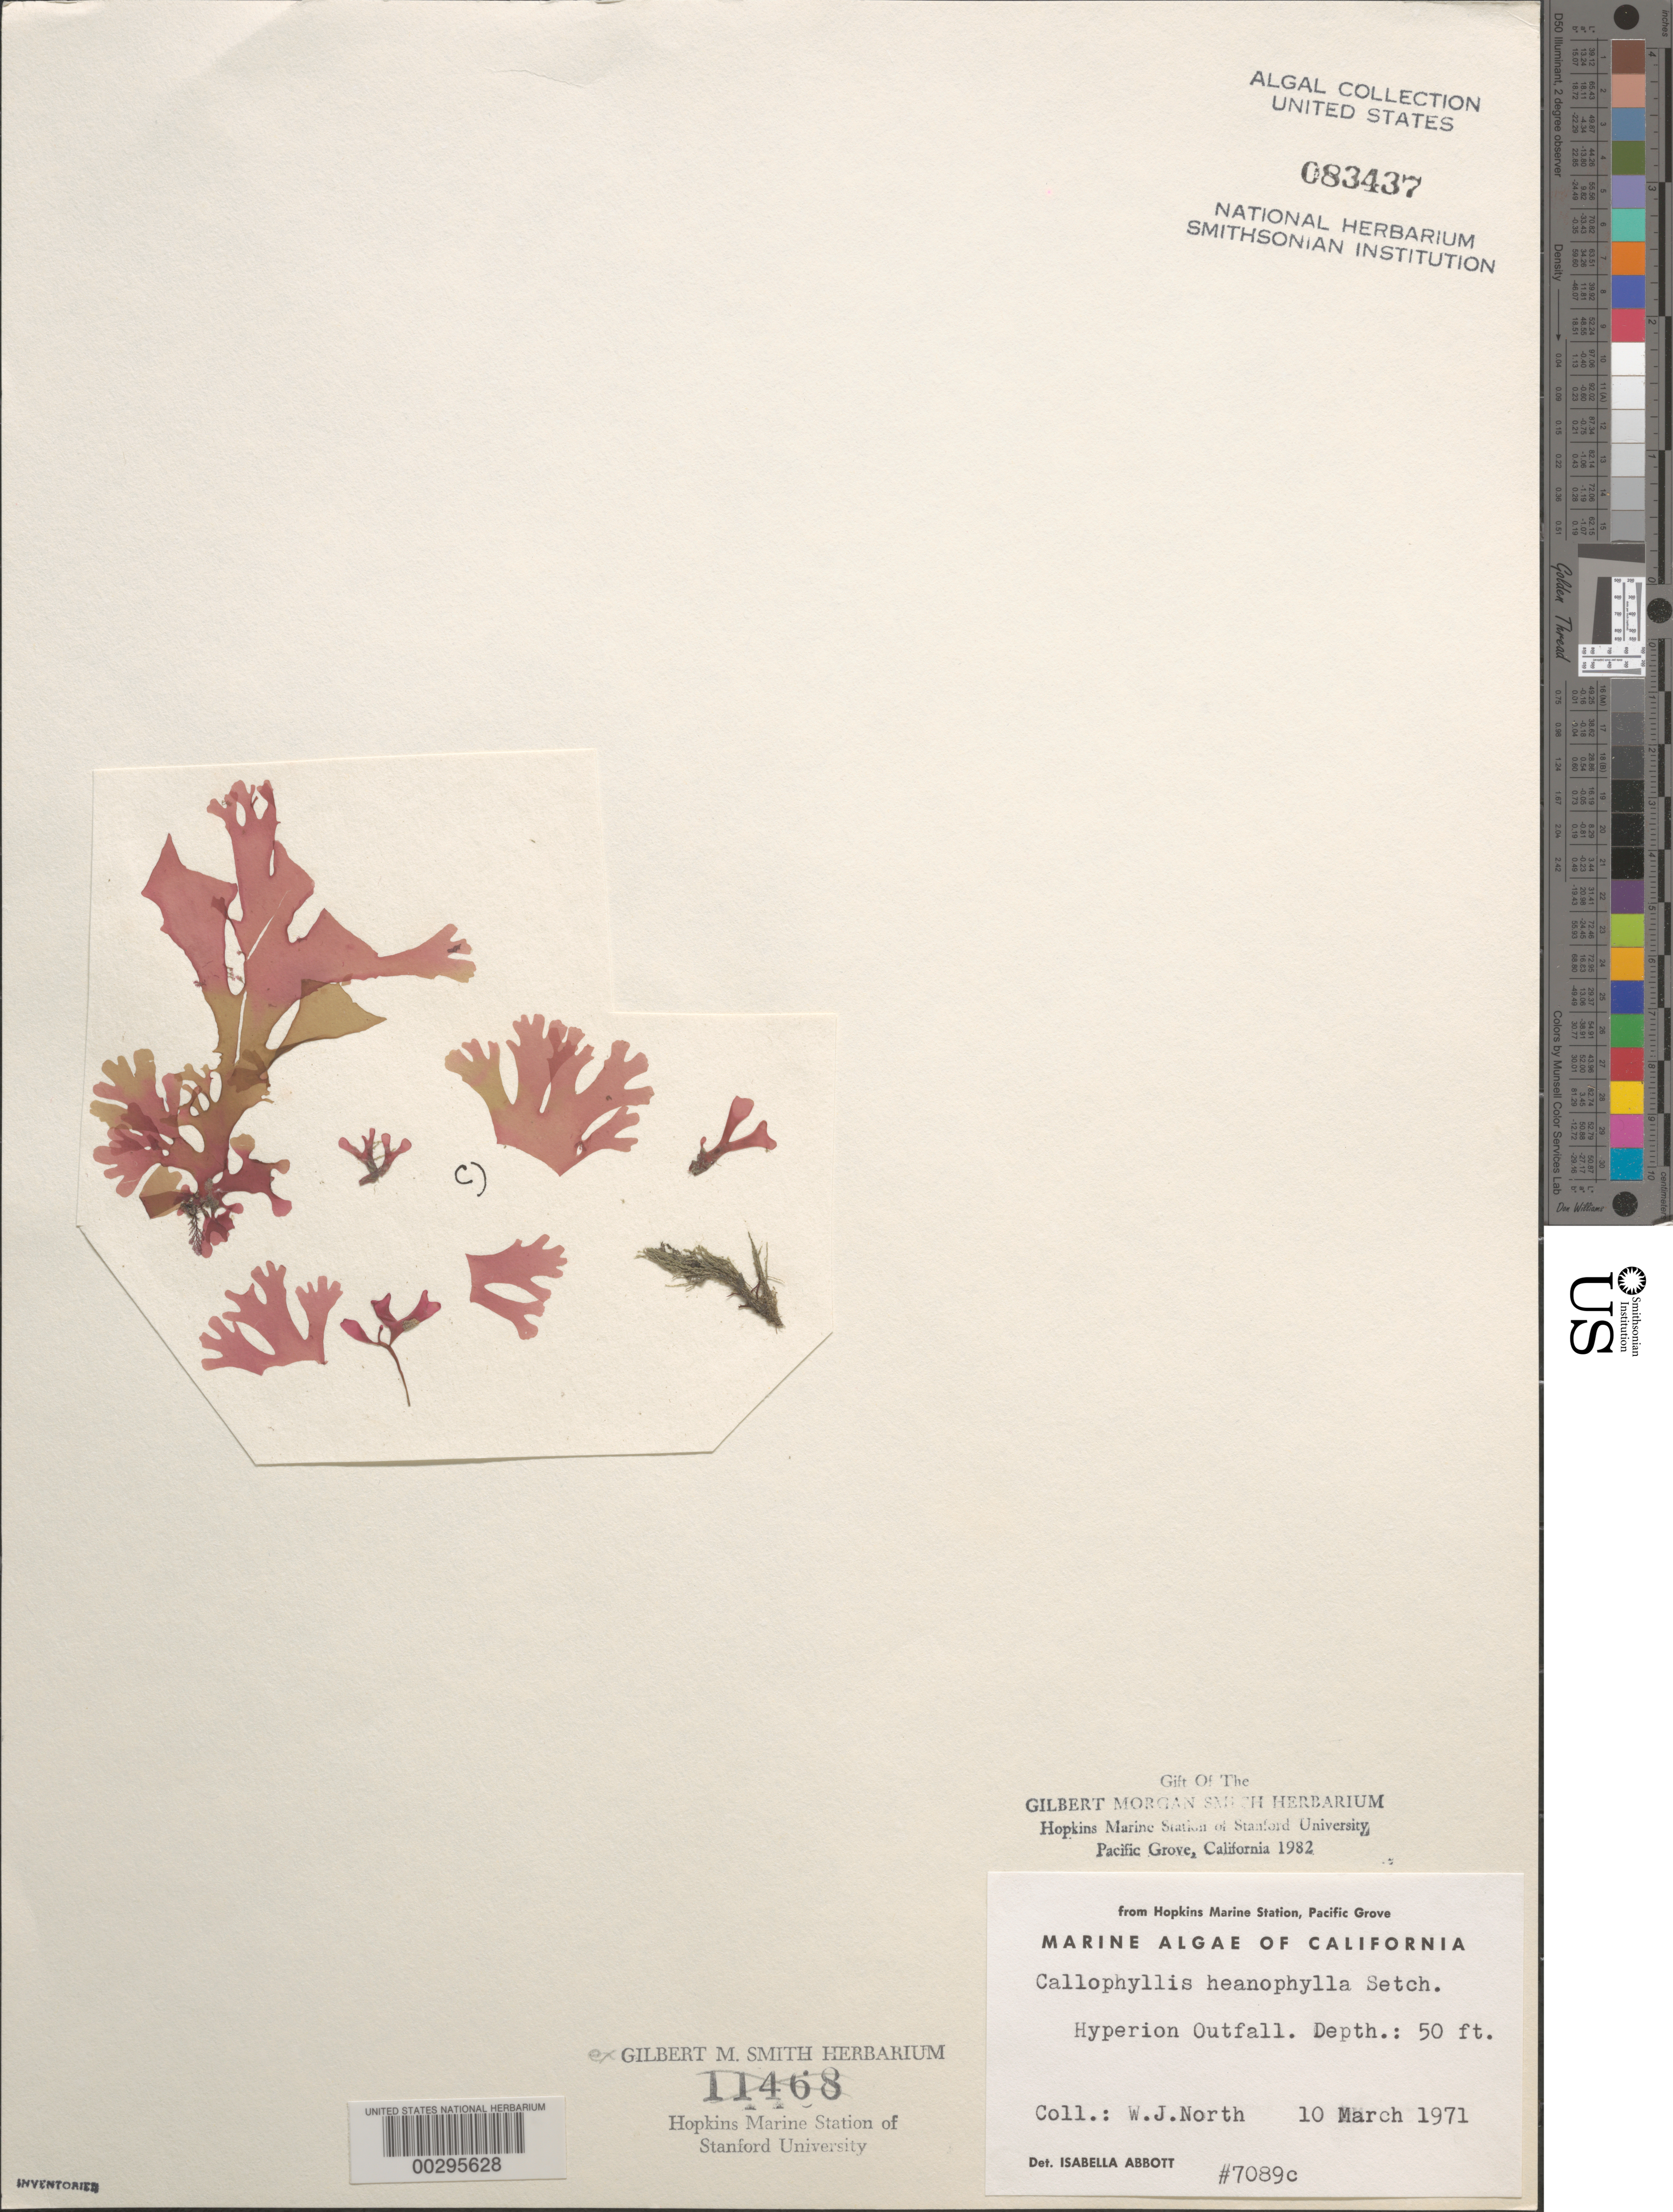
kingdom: Plantae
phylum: Rhodophyta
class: Florideophyceae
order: Gigartinales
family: Kallymeniaceae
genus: Callophyllis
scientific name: Callophyllis heanophylla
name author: Setch.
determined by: Abbott, Isabella A.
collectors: W. North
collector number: IAA 7089c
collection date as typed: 10 Mar 1971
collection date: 1971-03-10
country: United States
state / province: California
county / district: Los Angeles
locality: Hyperion Outfall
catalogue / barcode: US 83437